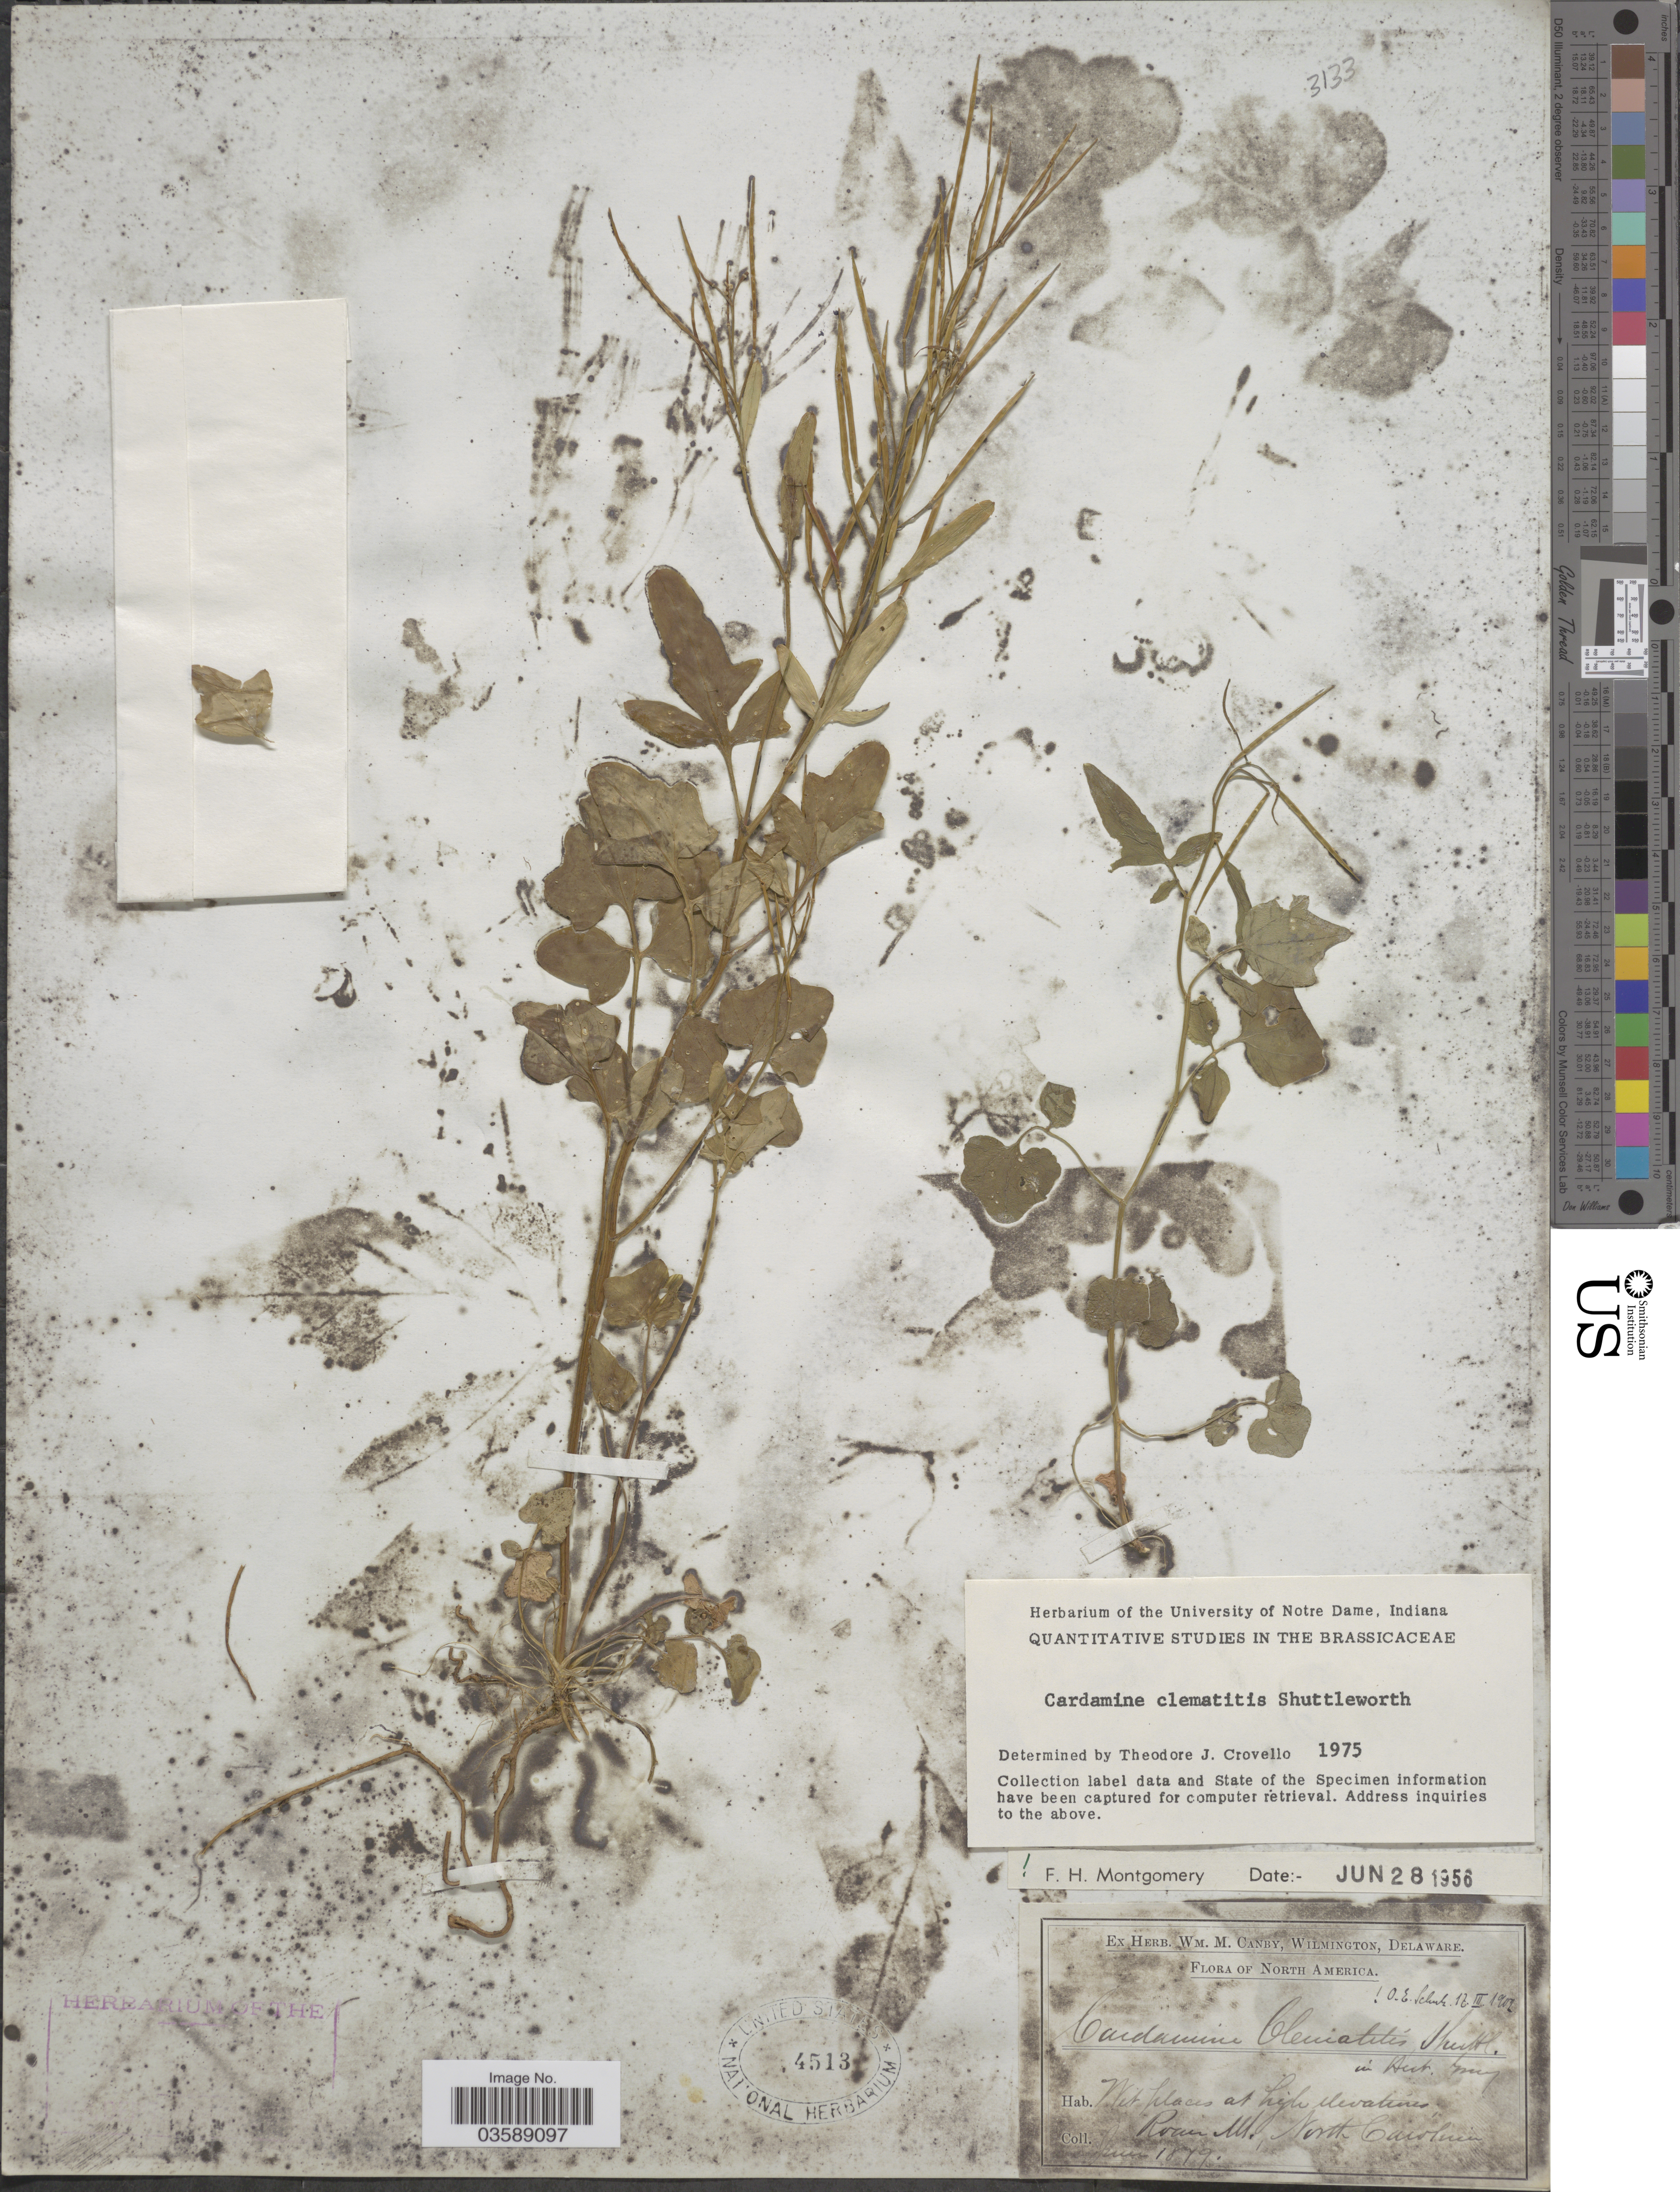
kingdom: Plantae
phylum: Tracheophyta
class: Magnoliopsida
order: Brassicales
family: Brassicaceae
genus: Cardamine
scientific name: Cardamine clematitis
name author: Shuttlew. ex S. Watson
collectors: ex herb. W.M. Canby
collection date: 1879-06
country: United States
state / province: North Carolina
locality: Roan Mt.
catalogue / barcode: US 4513